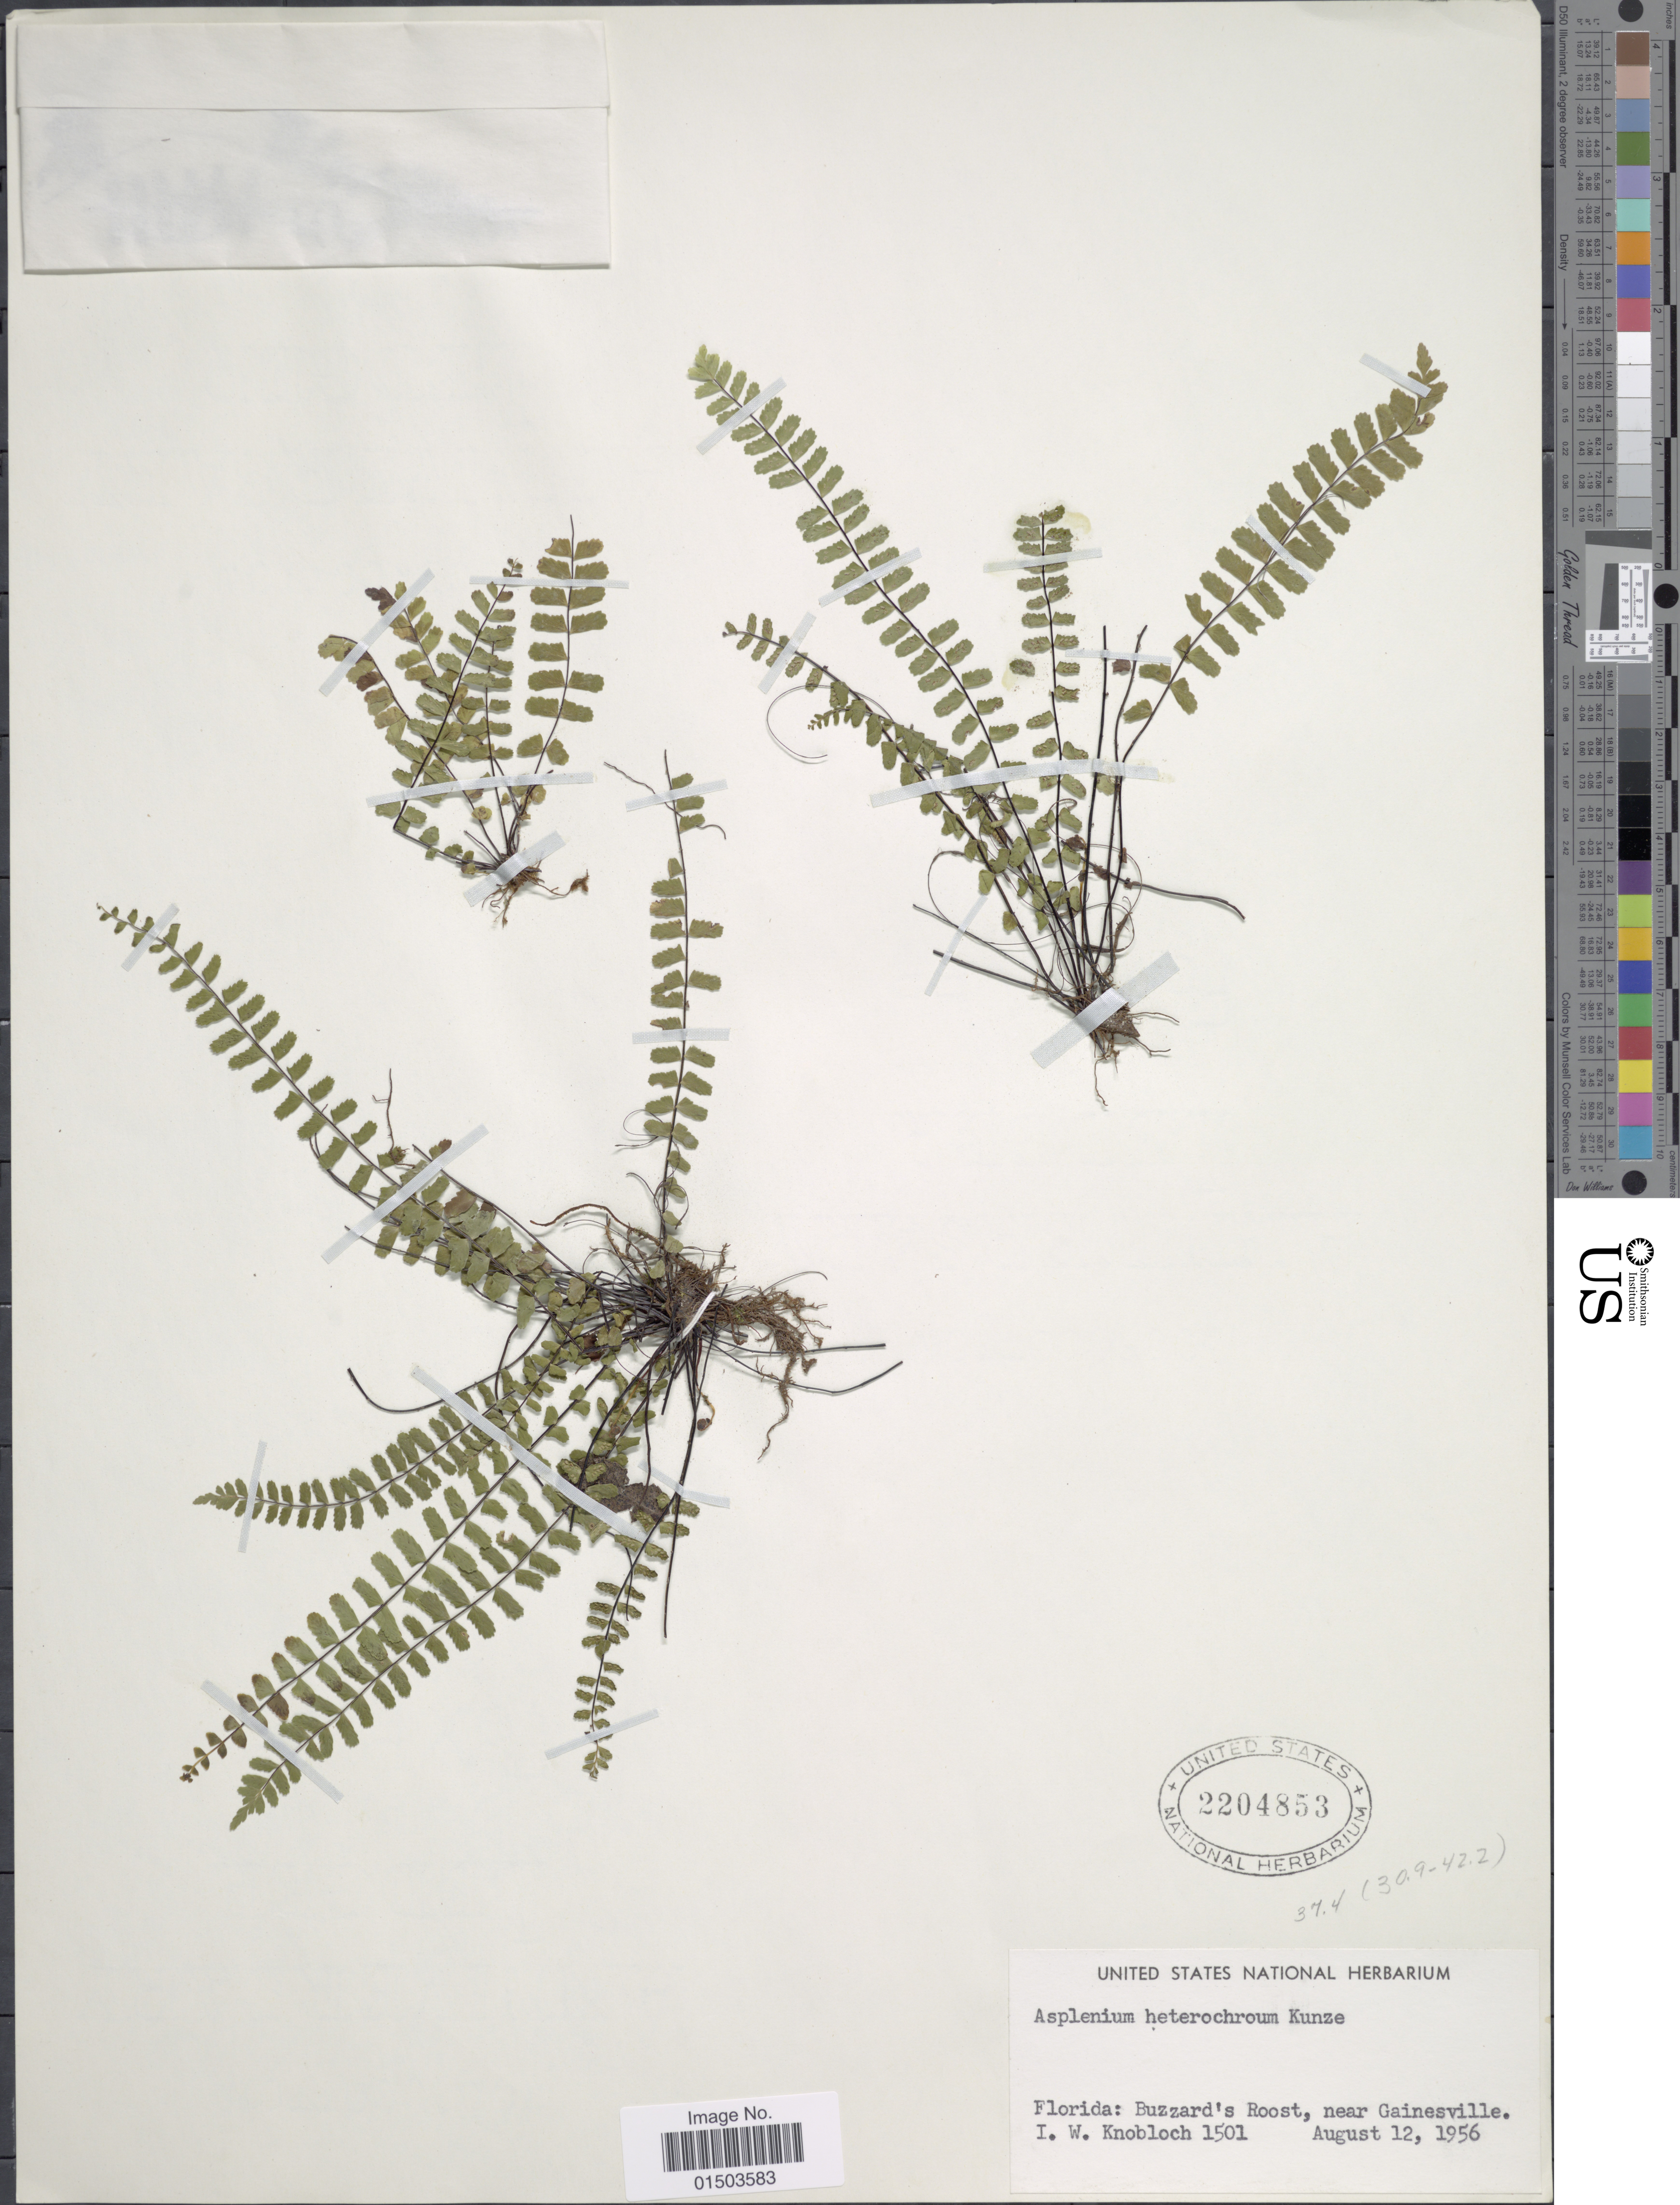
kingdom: Plantae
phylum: Tracheophyta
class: Polypodiopsida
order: Polypodiales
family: Aspleniaceae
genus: Asplenium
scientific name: Asplenium heterochroum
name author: Kunze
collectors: I. W. Knobloch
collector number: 1501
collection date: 1956-08-12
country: United States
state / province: Florida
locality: Florida: Buzzard's Roost, near Gainesville.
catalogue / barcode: US 2204853